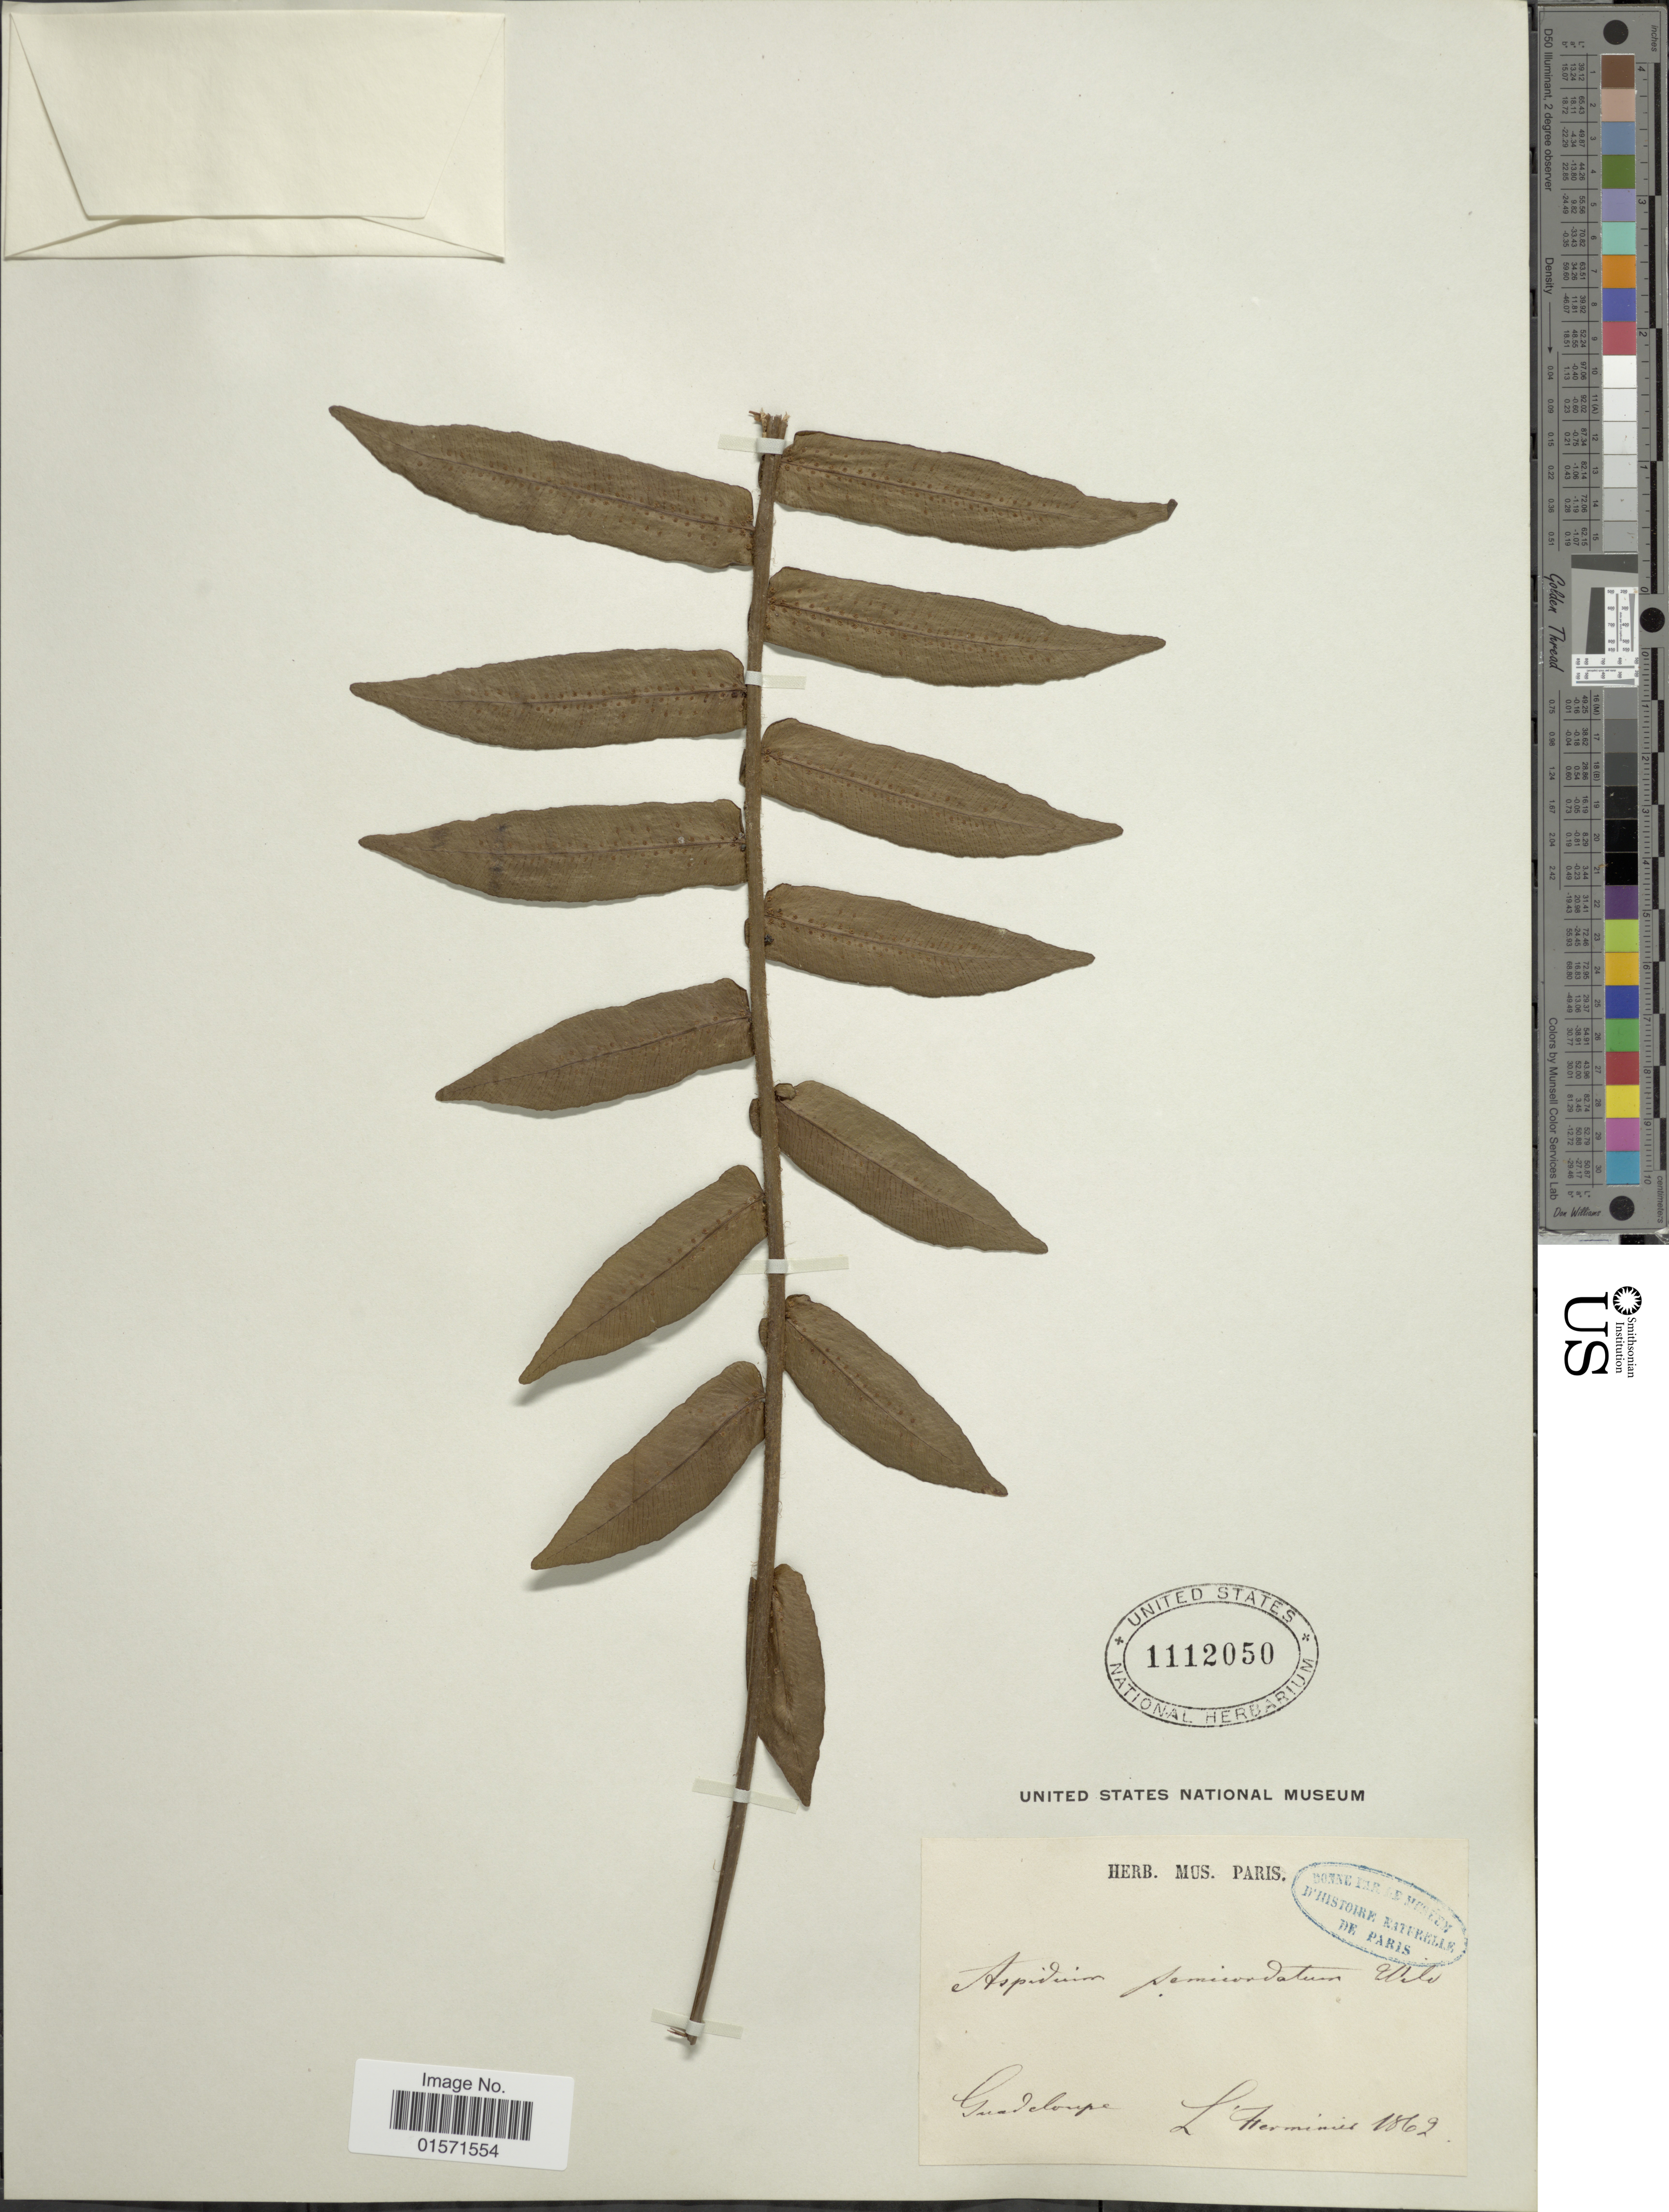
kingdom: Plantae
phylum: Tracheophyta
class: Polypodiopsida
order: Polypodiales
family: Lomariopsidaceae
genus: Cyclopeltis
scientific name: Cyclopeltis semicordata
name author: (Sw.) J. Sm.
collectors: -. L'Herminier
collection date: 1862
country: Guadeloupe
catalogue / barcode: US 1112050